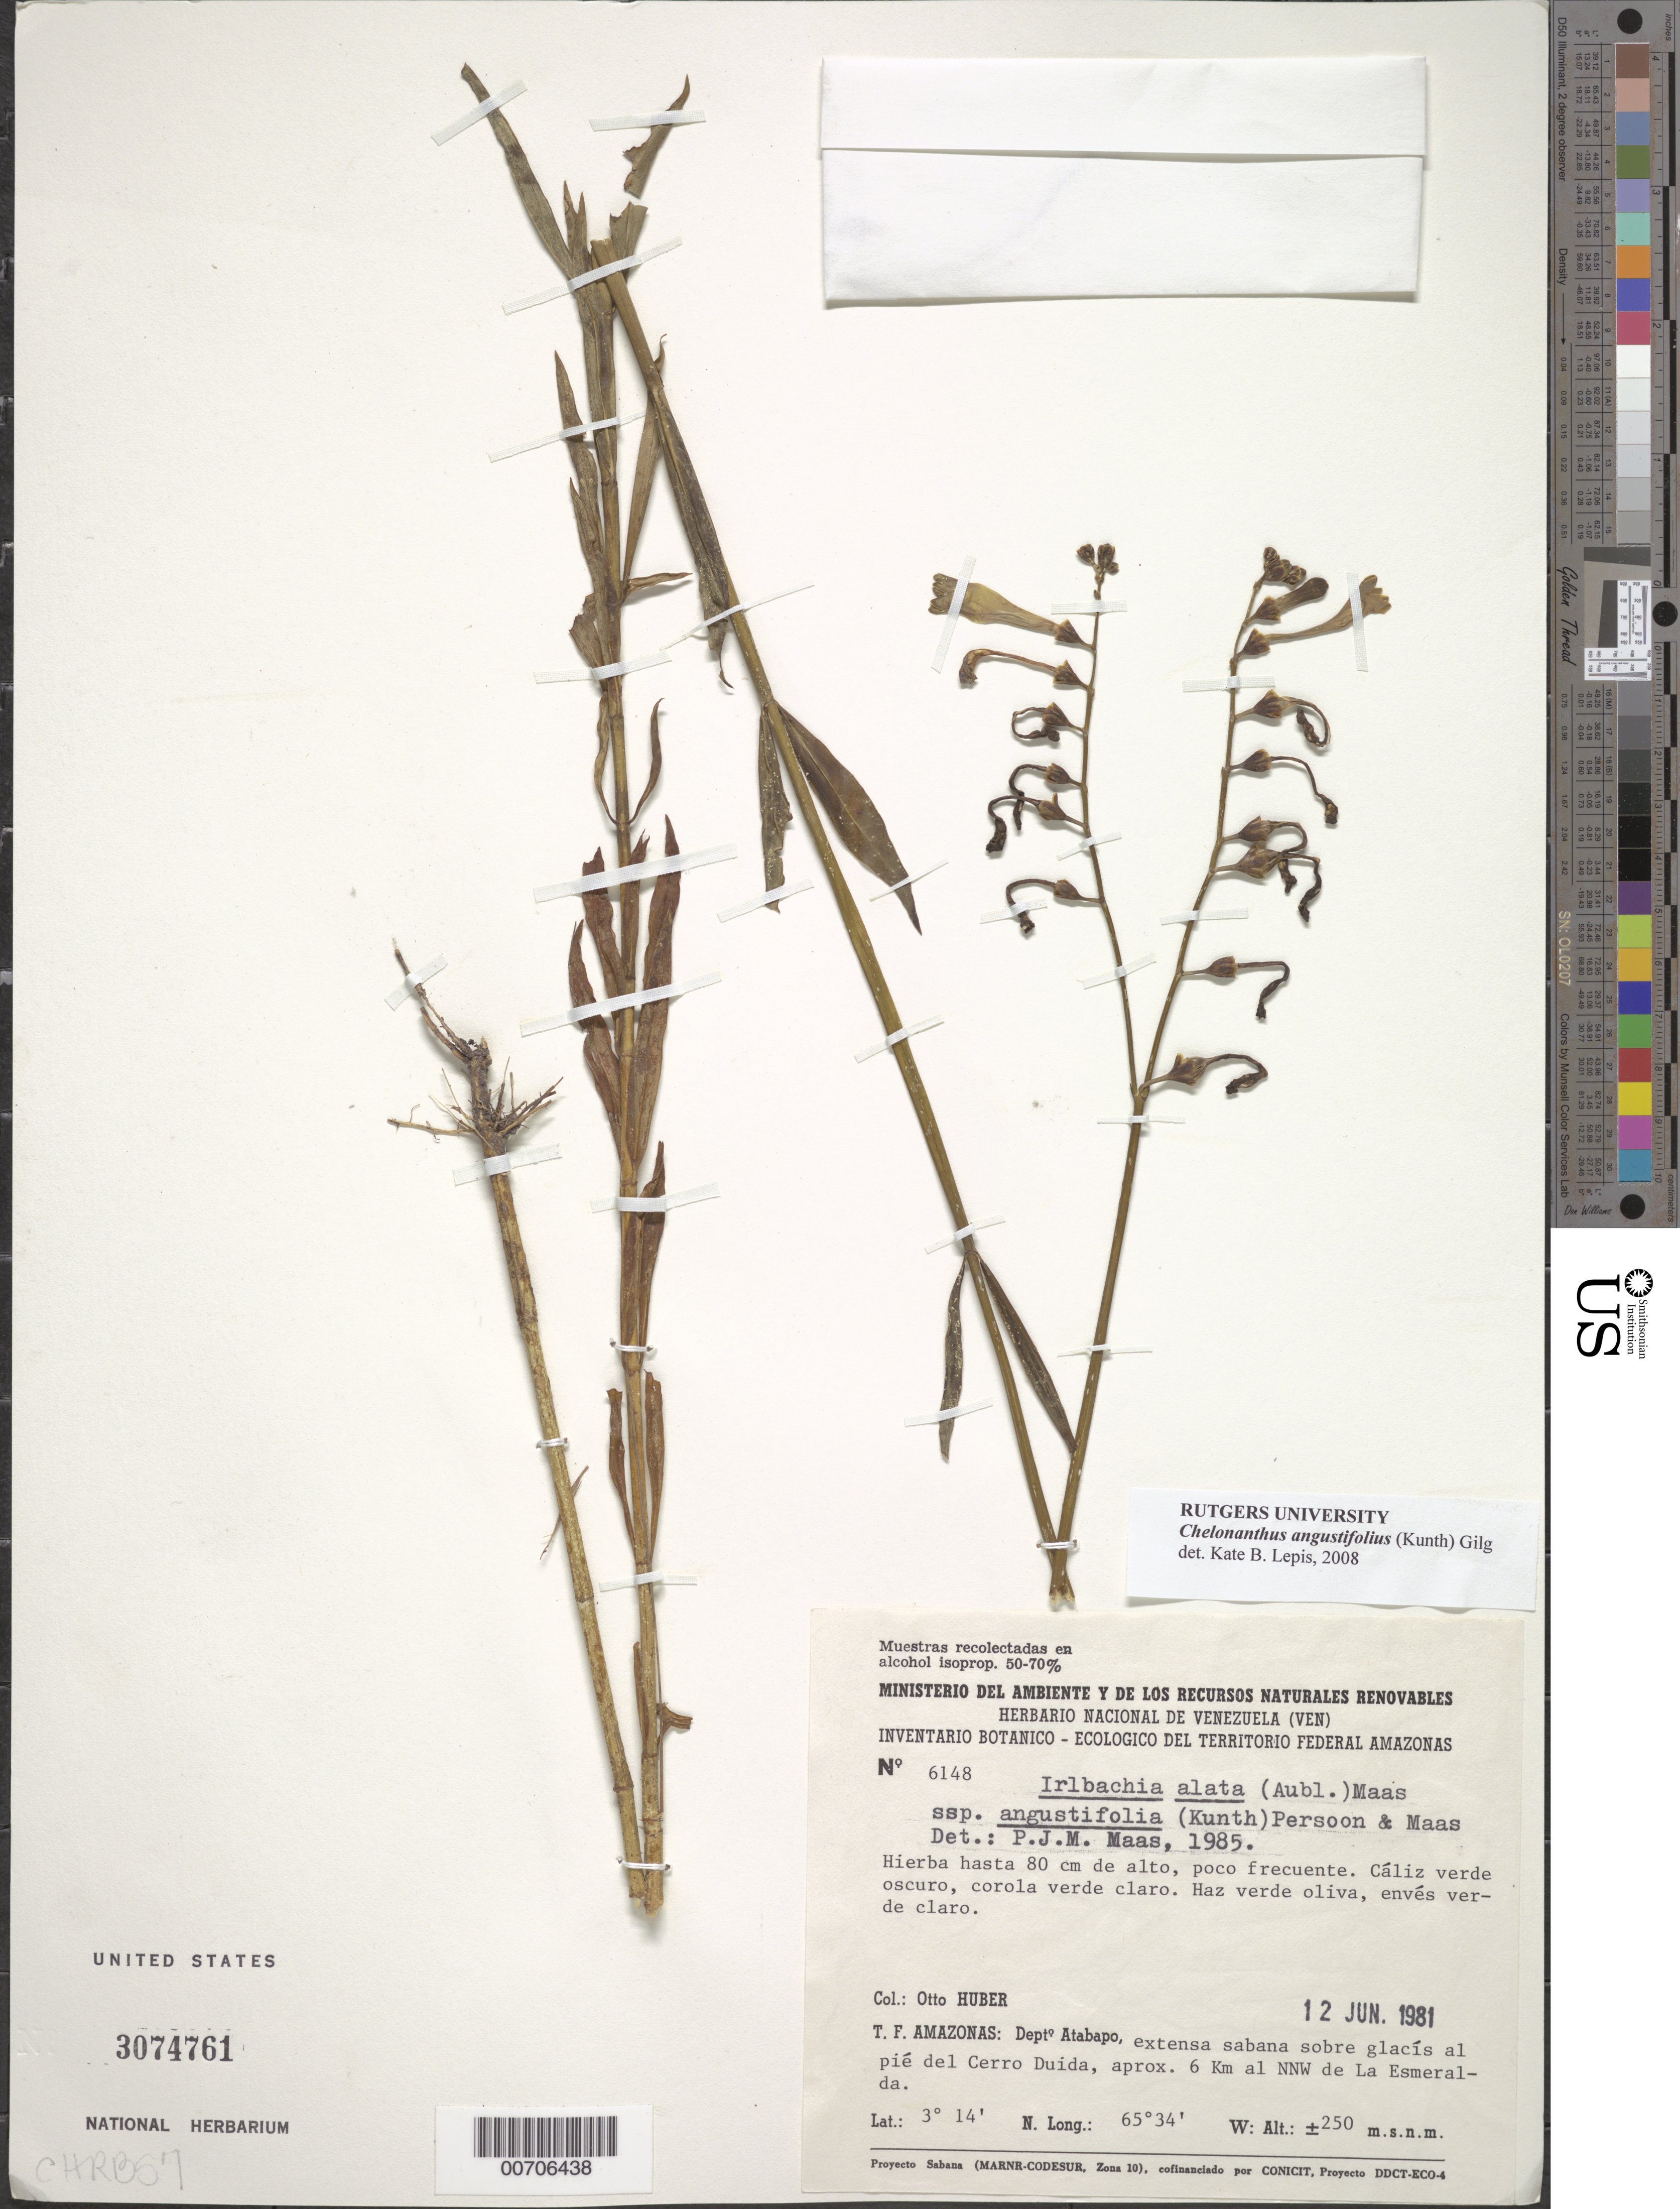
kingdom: Plantae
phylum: Tracheophyta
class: Magnoliopsida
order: Gentianales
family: Gentianaceae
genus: Chelonanthus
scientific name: Chelonanthus angustifolius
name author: (Kunth) Gilg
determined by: Lepis, Kate B.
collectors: O. Huber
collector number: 6148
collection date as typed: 12-Jun-81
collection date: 1981-06-12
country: Venezuela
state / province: Amazonas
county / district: Atabapo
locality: Cerro Duida, 6 km NNW of La Esmeralda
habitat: Sabana sobre glacis al pié del cerro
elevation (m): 250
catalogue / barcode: US 3074761